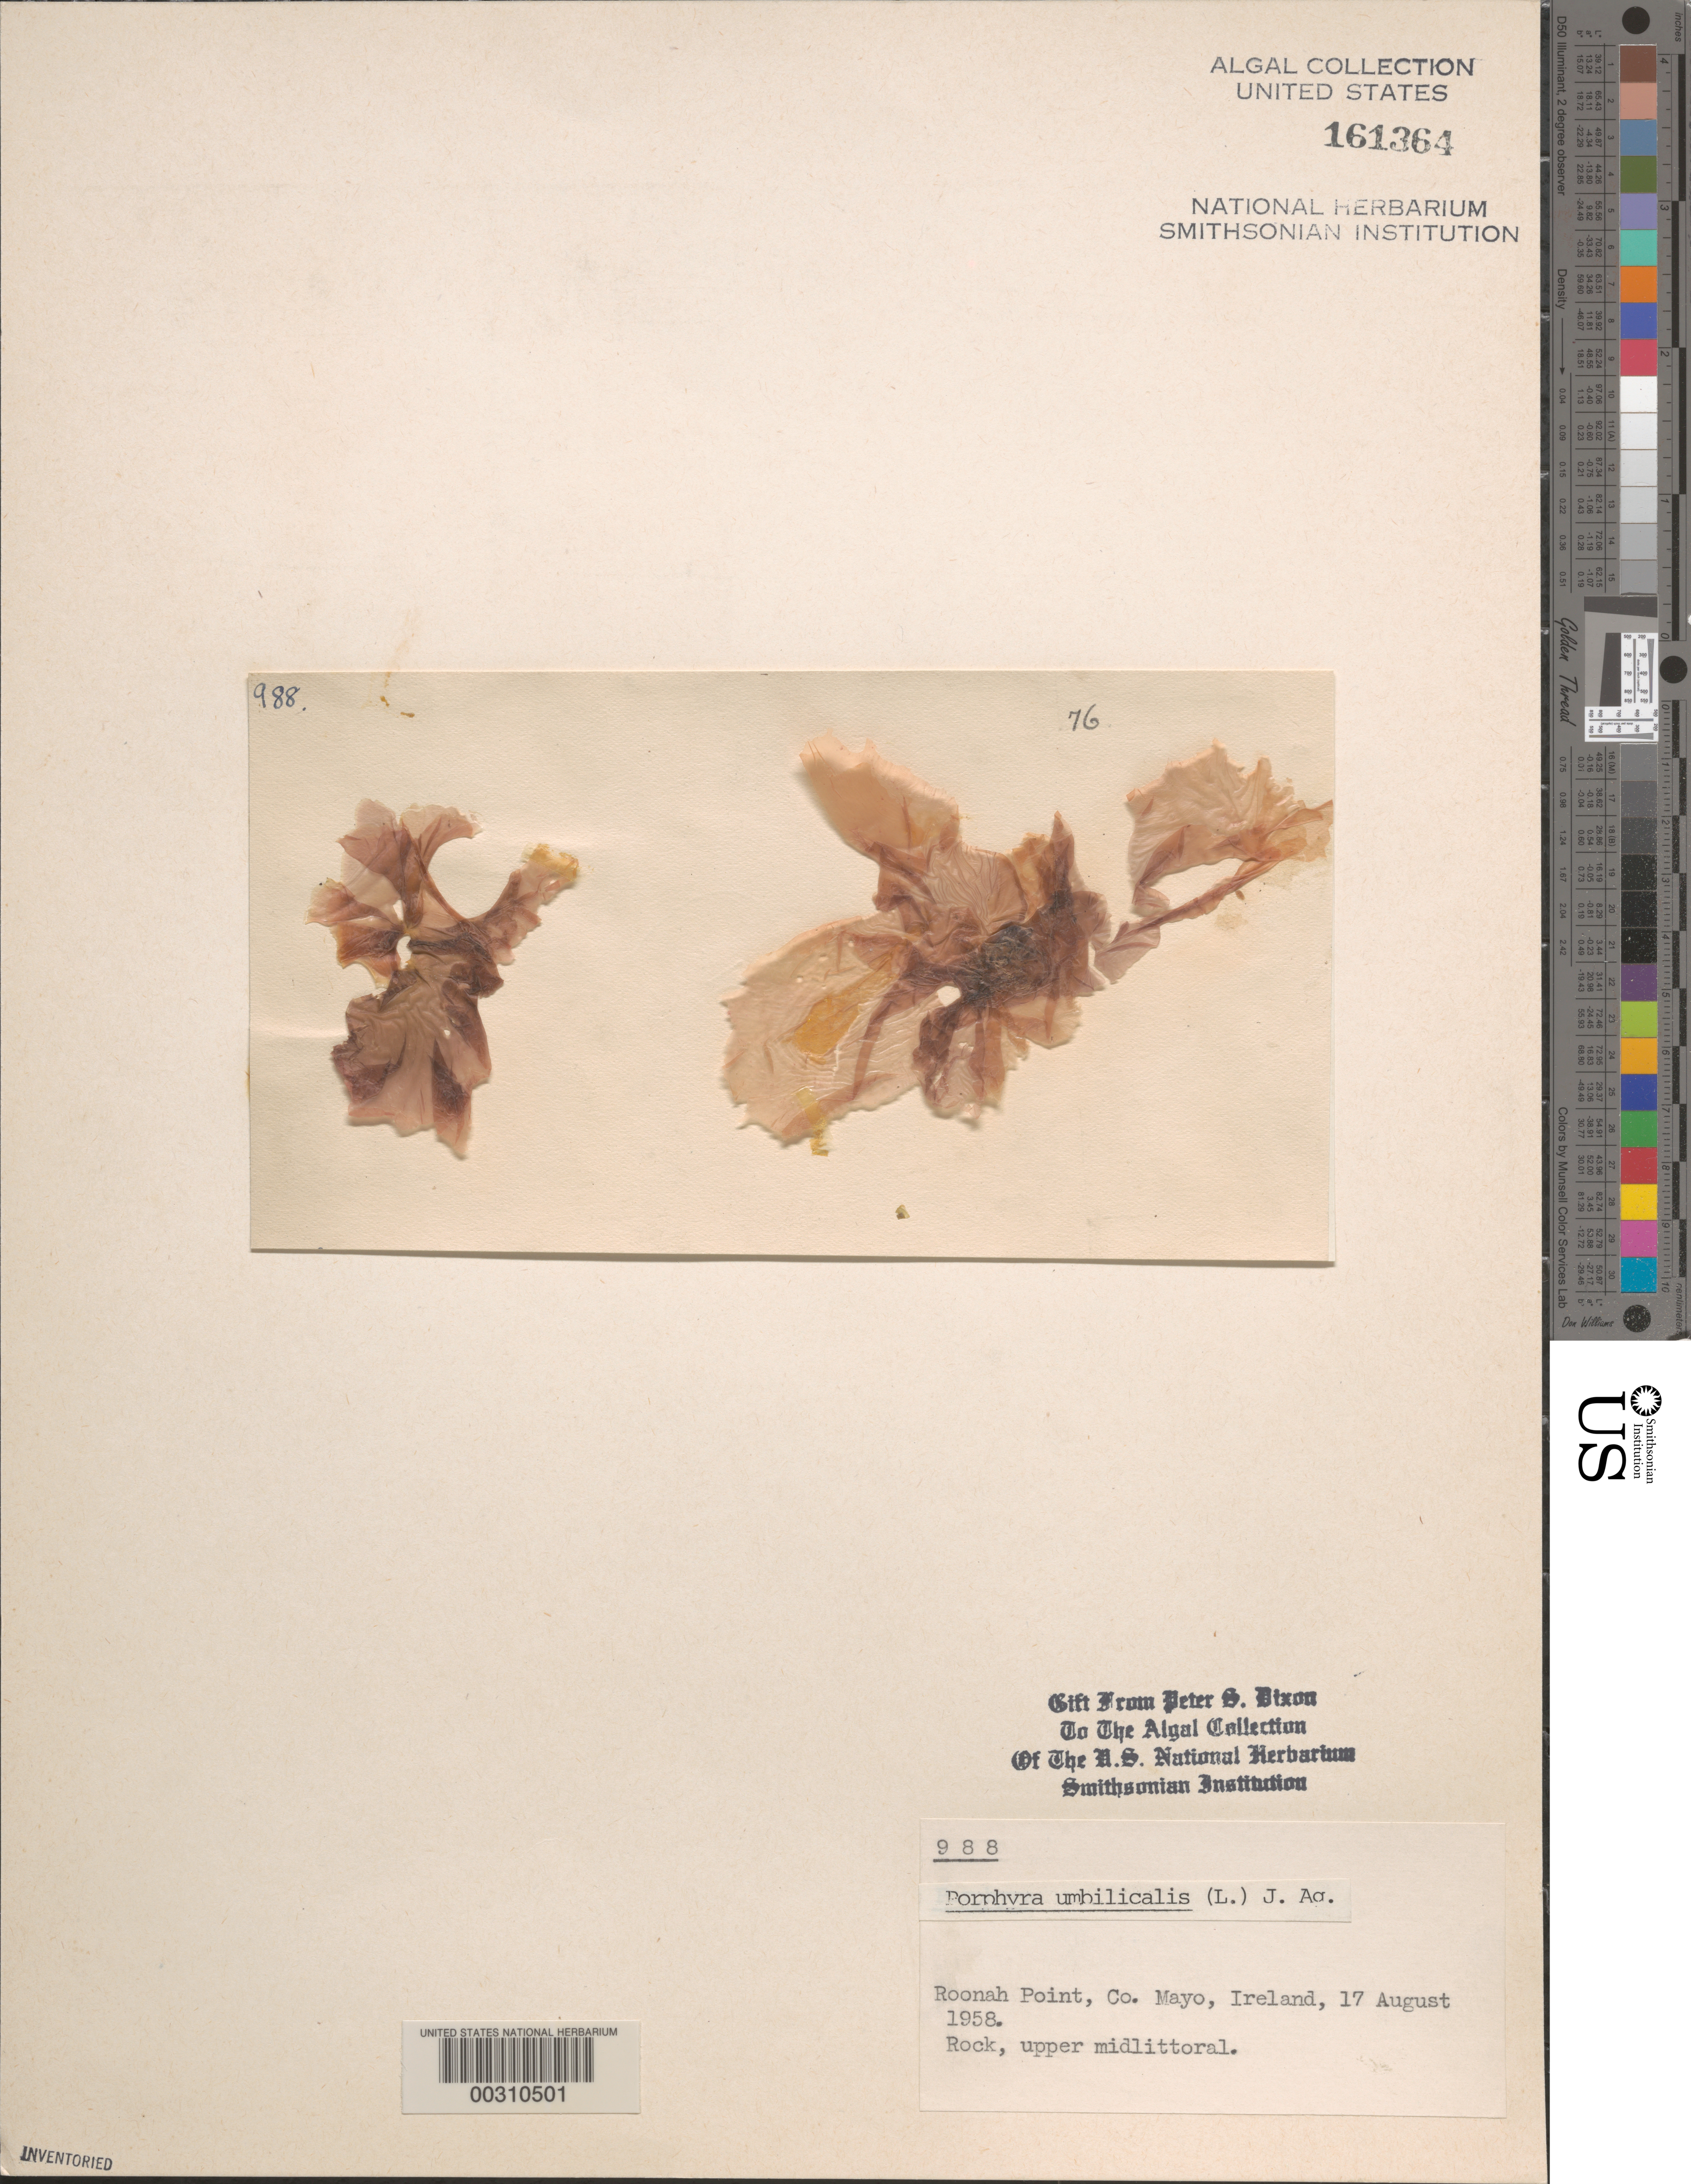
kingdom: Plantae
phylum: Rhodophyta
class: Bangiophyceae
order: Bangiales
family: Bangiaceae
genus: Porphyra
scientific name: Porphyra umbilicalis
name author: Kütz.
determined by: Dixon, P. S.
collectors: P. S. Dixon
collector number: PSD 988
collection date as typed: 17 Aug 1958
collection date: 1958-08-17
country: Ireland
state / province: Connaught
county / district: Mayo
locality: Roonah Point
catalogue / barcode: US 161364